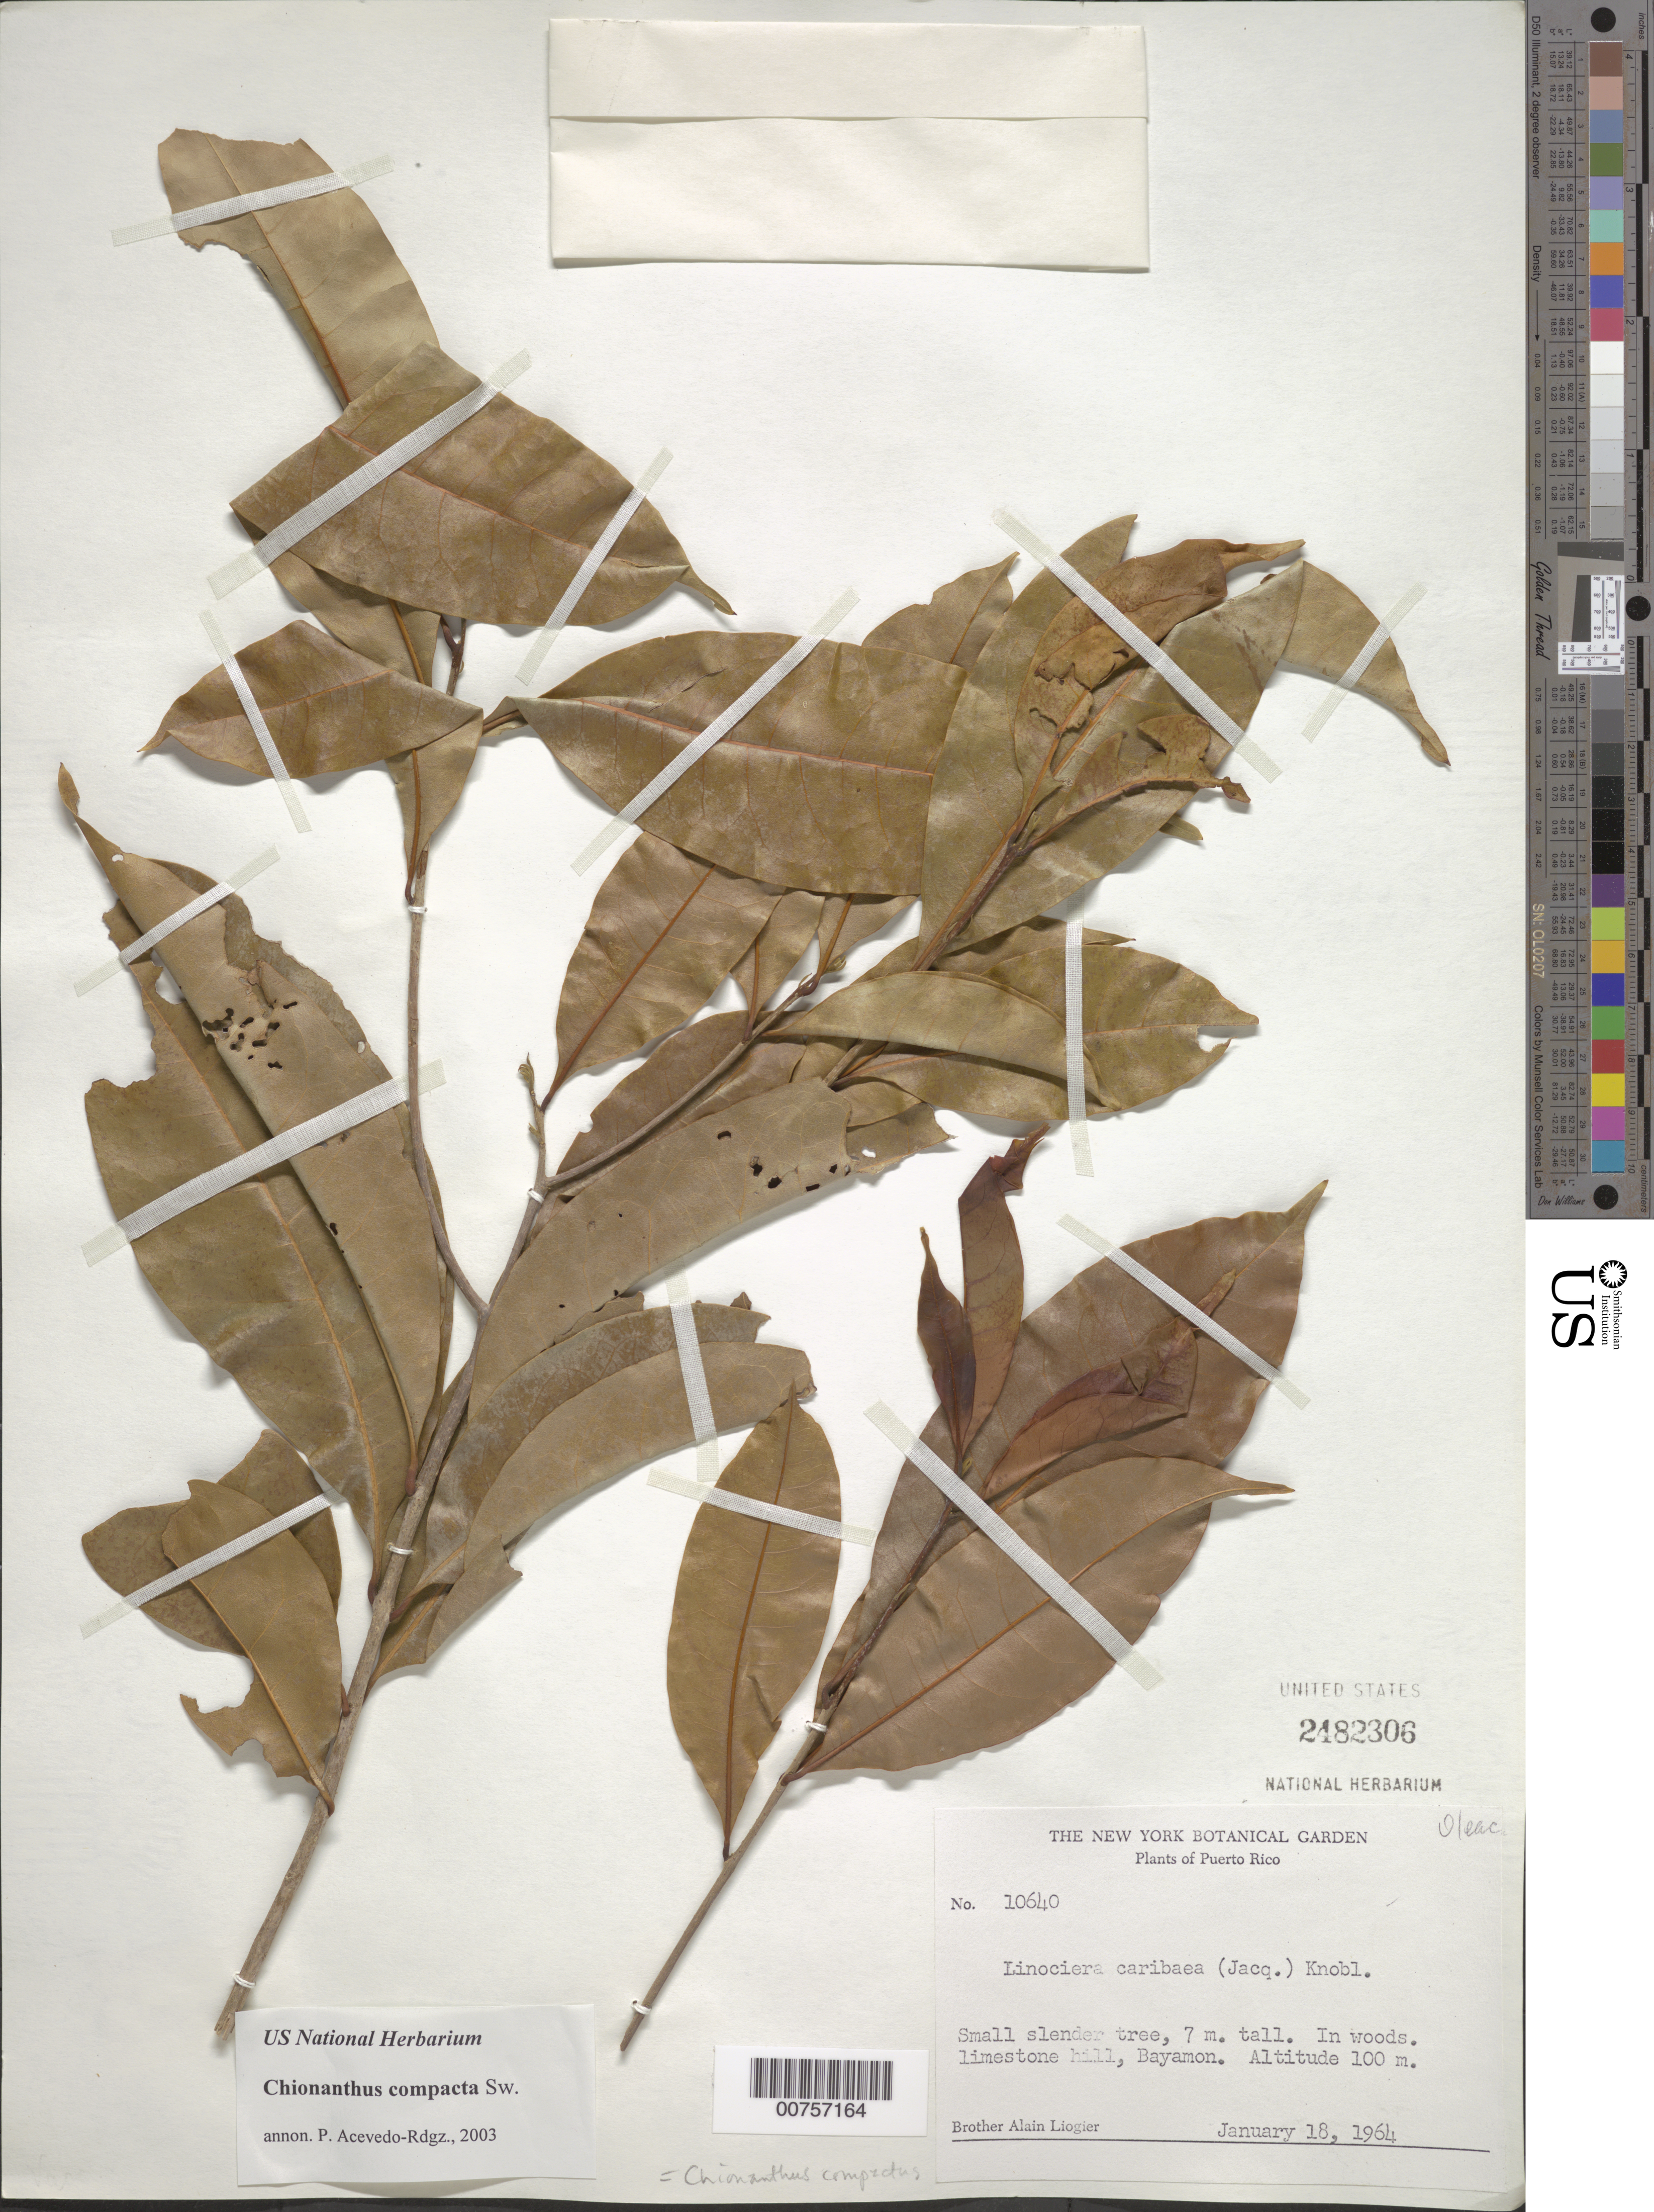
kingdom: Plantae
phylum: Tracheophyta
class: Magnoliopsida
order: Lamiales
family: Oleaceae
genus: Chionanthus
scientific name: Chionanthus compactus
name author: Sw.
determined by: Acevedo-Rodríguez, P., (BOT), Smithsonian Institution - National Museum of Natural History (UNITED STATES)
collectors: A. H. Liogier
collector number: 10640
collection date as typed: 18 Jan 1964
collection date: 1964-01-18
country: Puerto Rico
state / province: Bayamón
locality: Limestone hill, near Bayamón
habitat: In woods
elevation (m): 100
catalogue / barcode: US 2482306